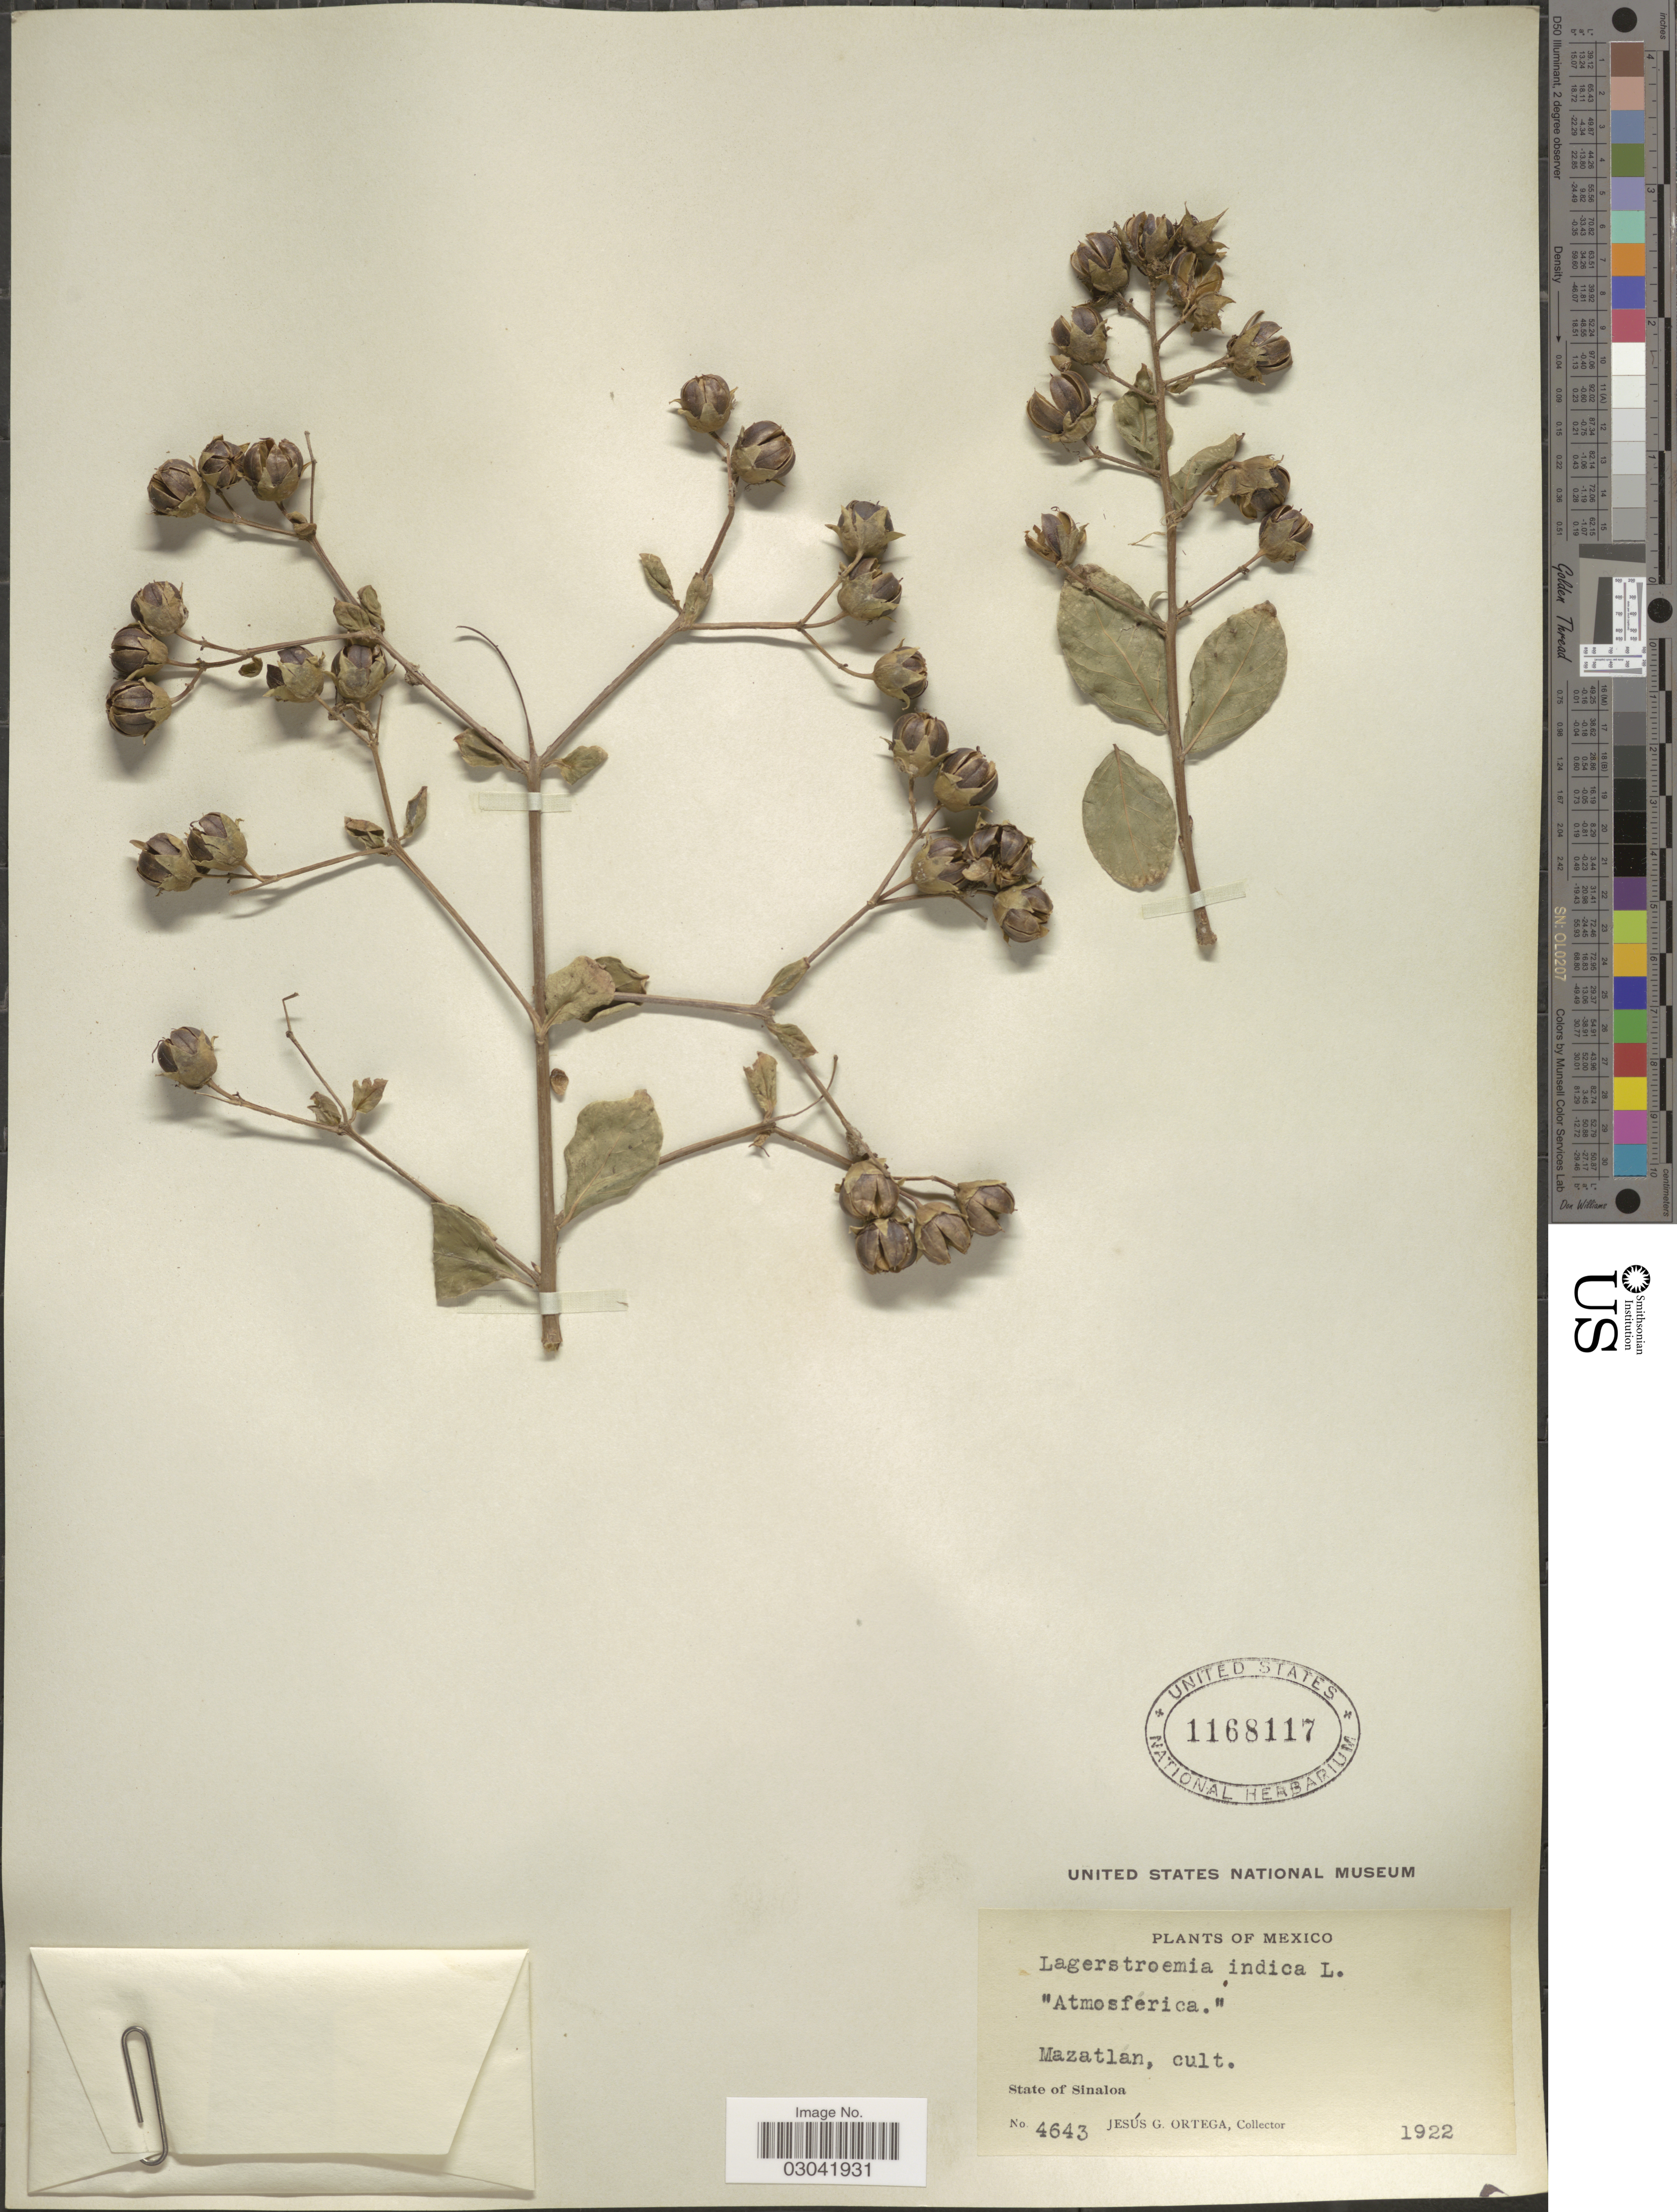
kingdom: Plantae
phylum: Tracheophyta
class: Magnoliopsida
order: Myrtales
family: Lythraceae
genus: Lagerstroemia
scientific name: Lagerstroemia indica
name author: L.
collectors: J. Ortega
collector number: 4643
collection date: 1922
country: Mexico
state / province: Sinaloa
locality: Mazatlan, cult.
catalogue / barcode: US 1168117